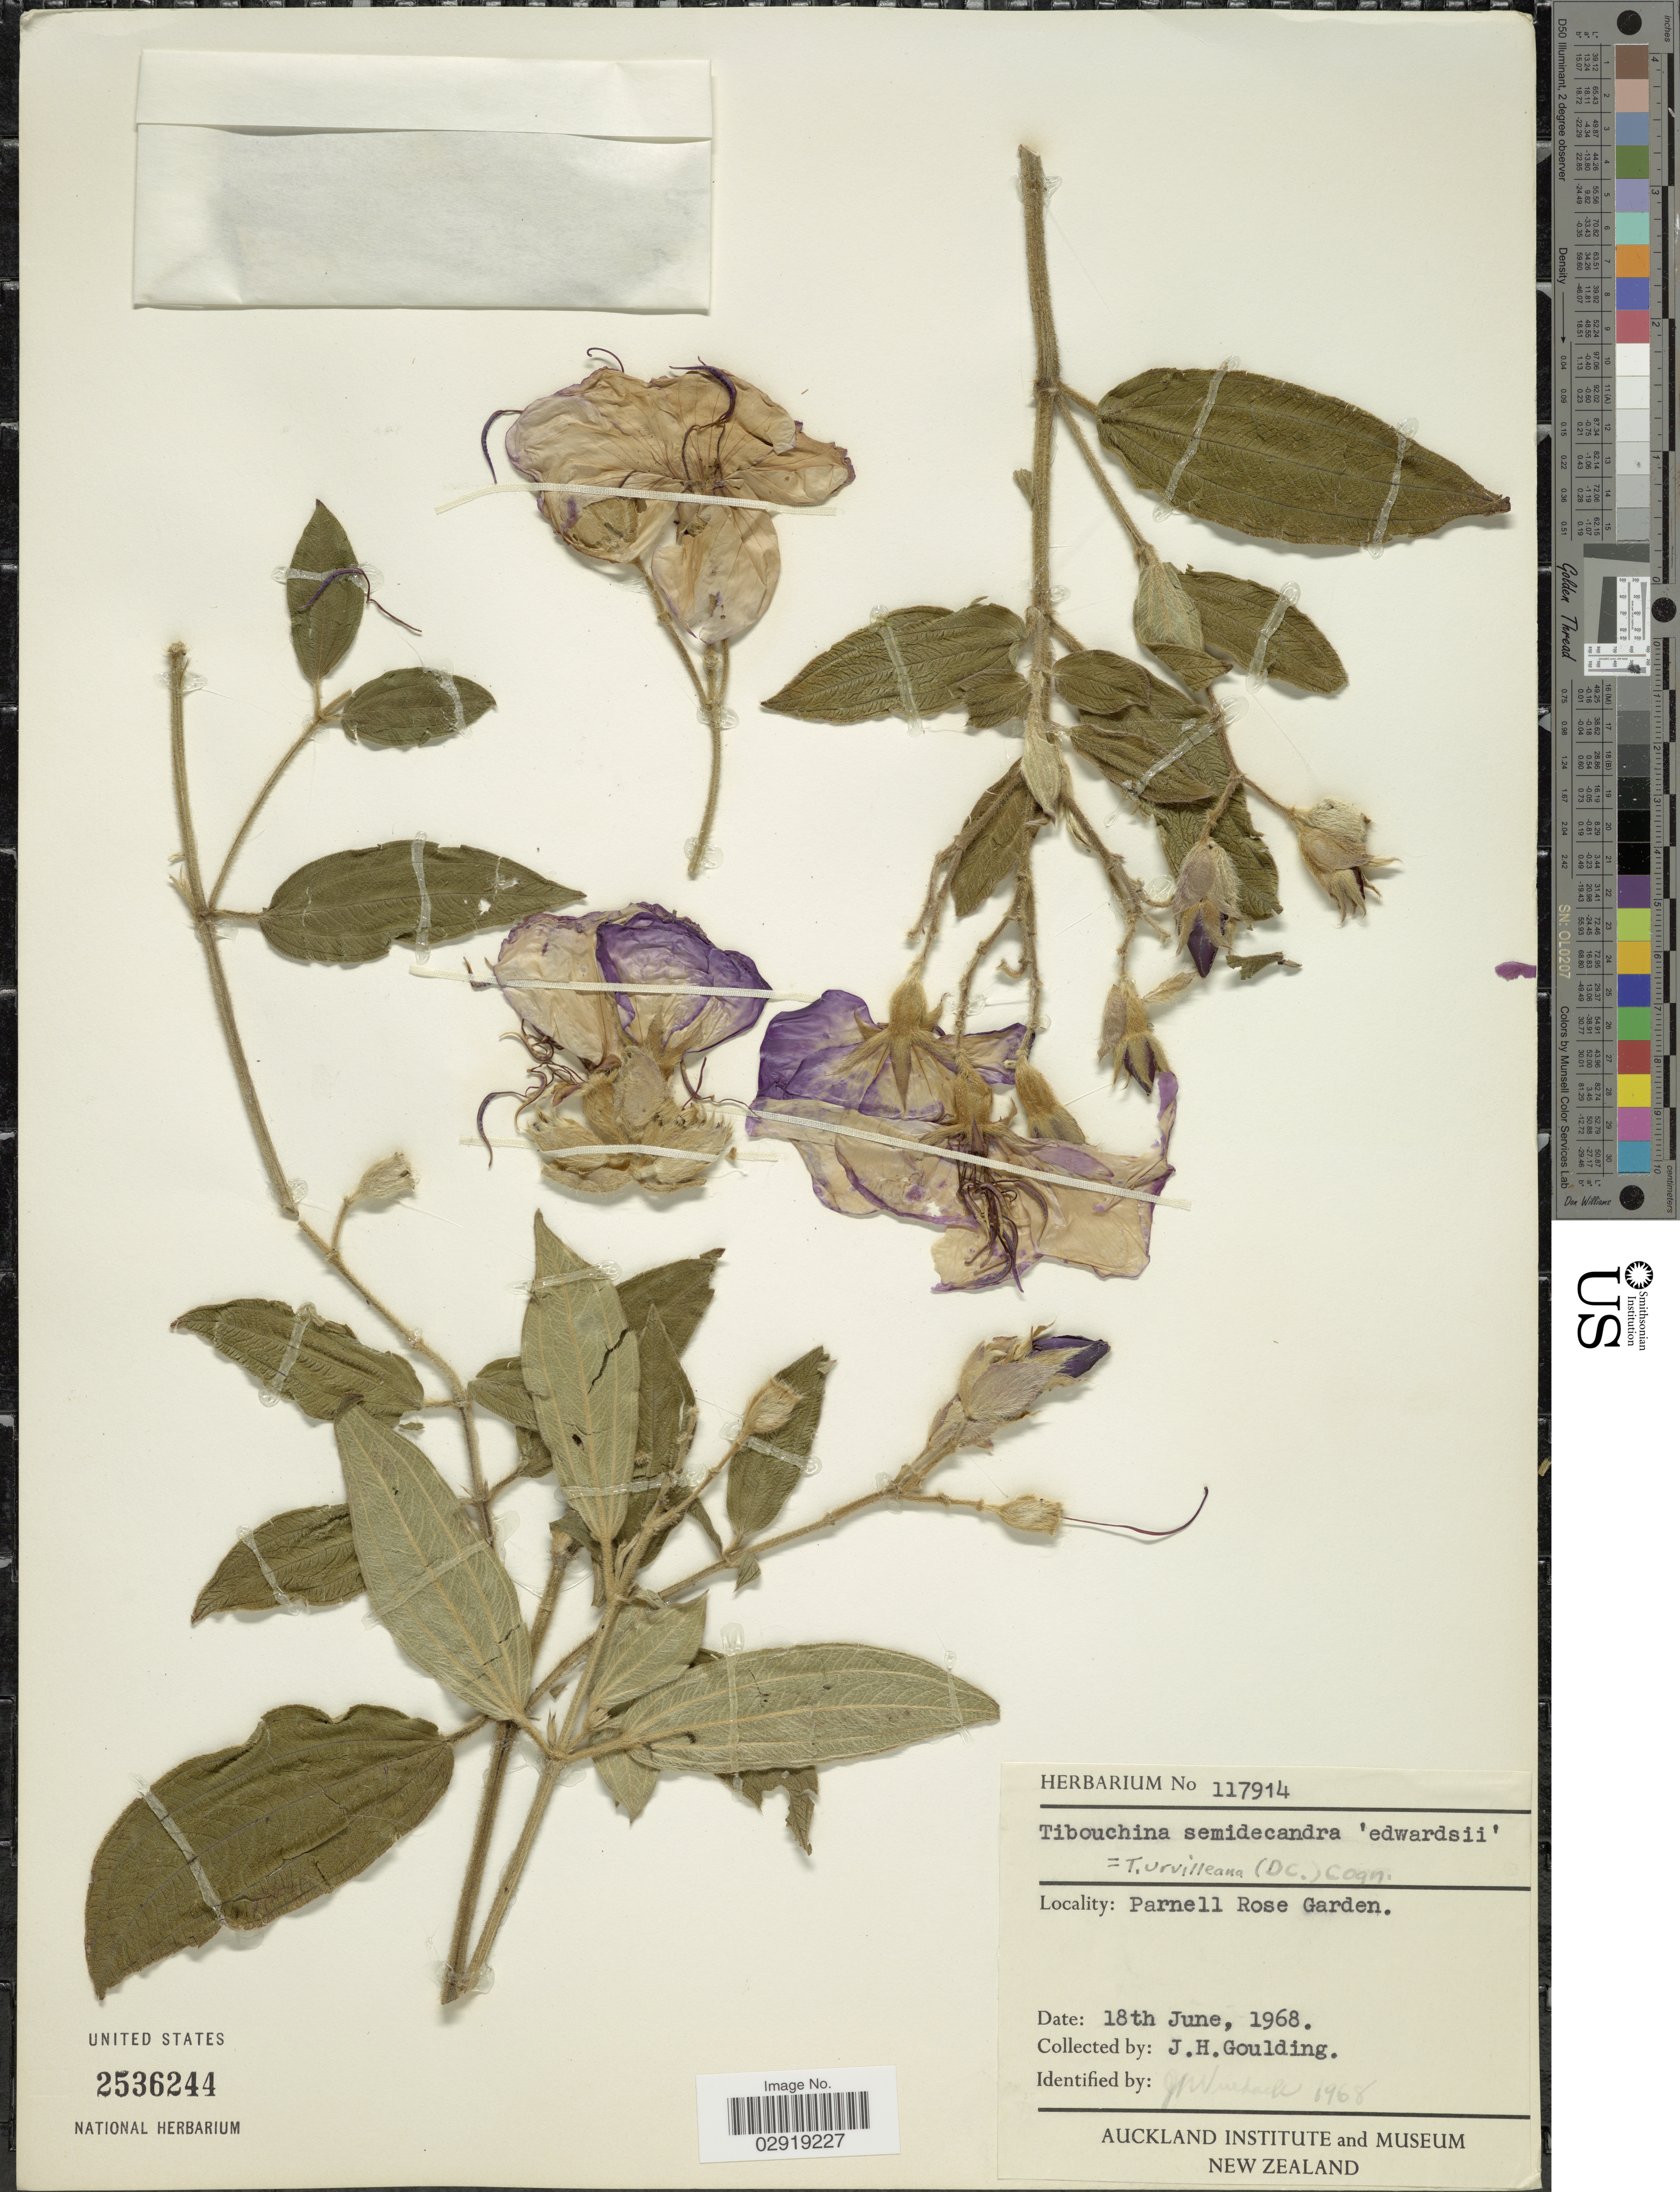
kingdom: Plantae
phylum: Tracheophyta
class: Magnoliopsida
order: Myrtales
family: Melastomataceae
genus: Pleroma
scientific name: Pleroma urvilleanum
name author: (DC.) P.J.F. Guim. & Michelang.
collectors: J. Goulding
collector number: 117914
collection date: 1968-06-18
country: New Zealand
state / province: Auckland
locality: Parnell Rose Garden.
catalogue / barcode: US 2536244